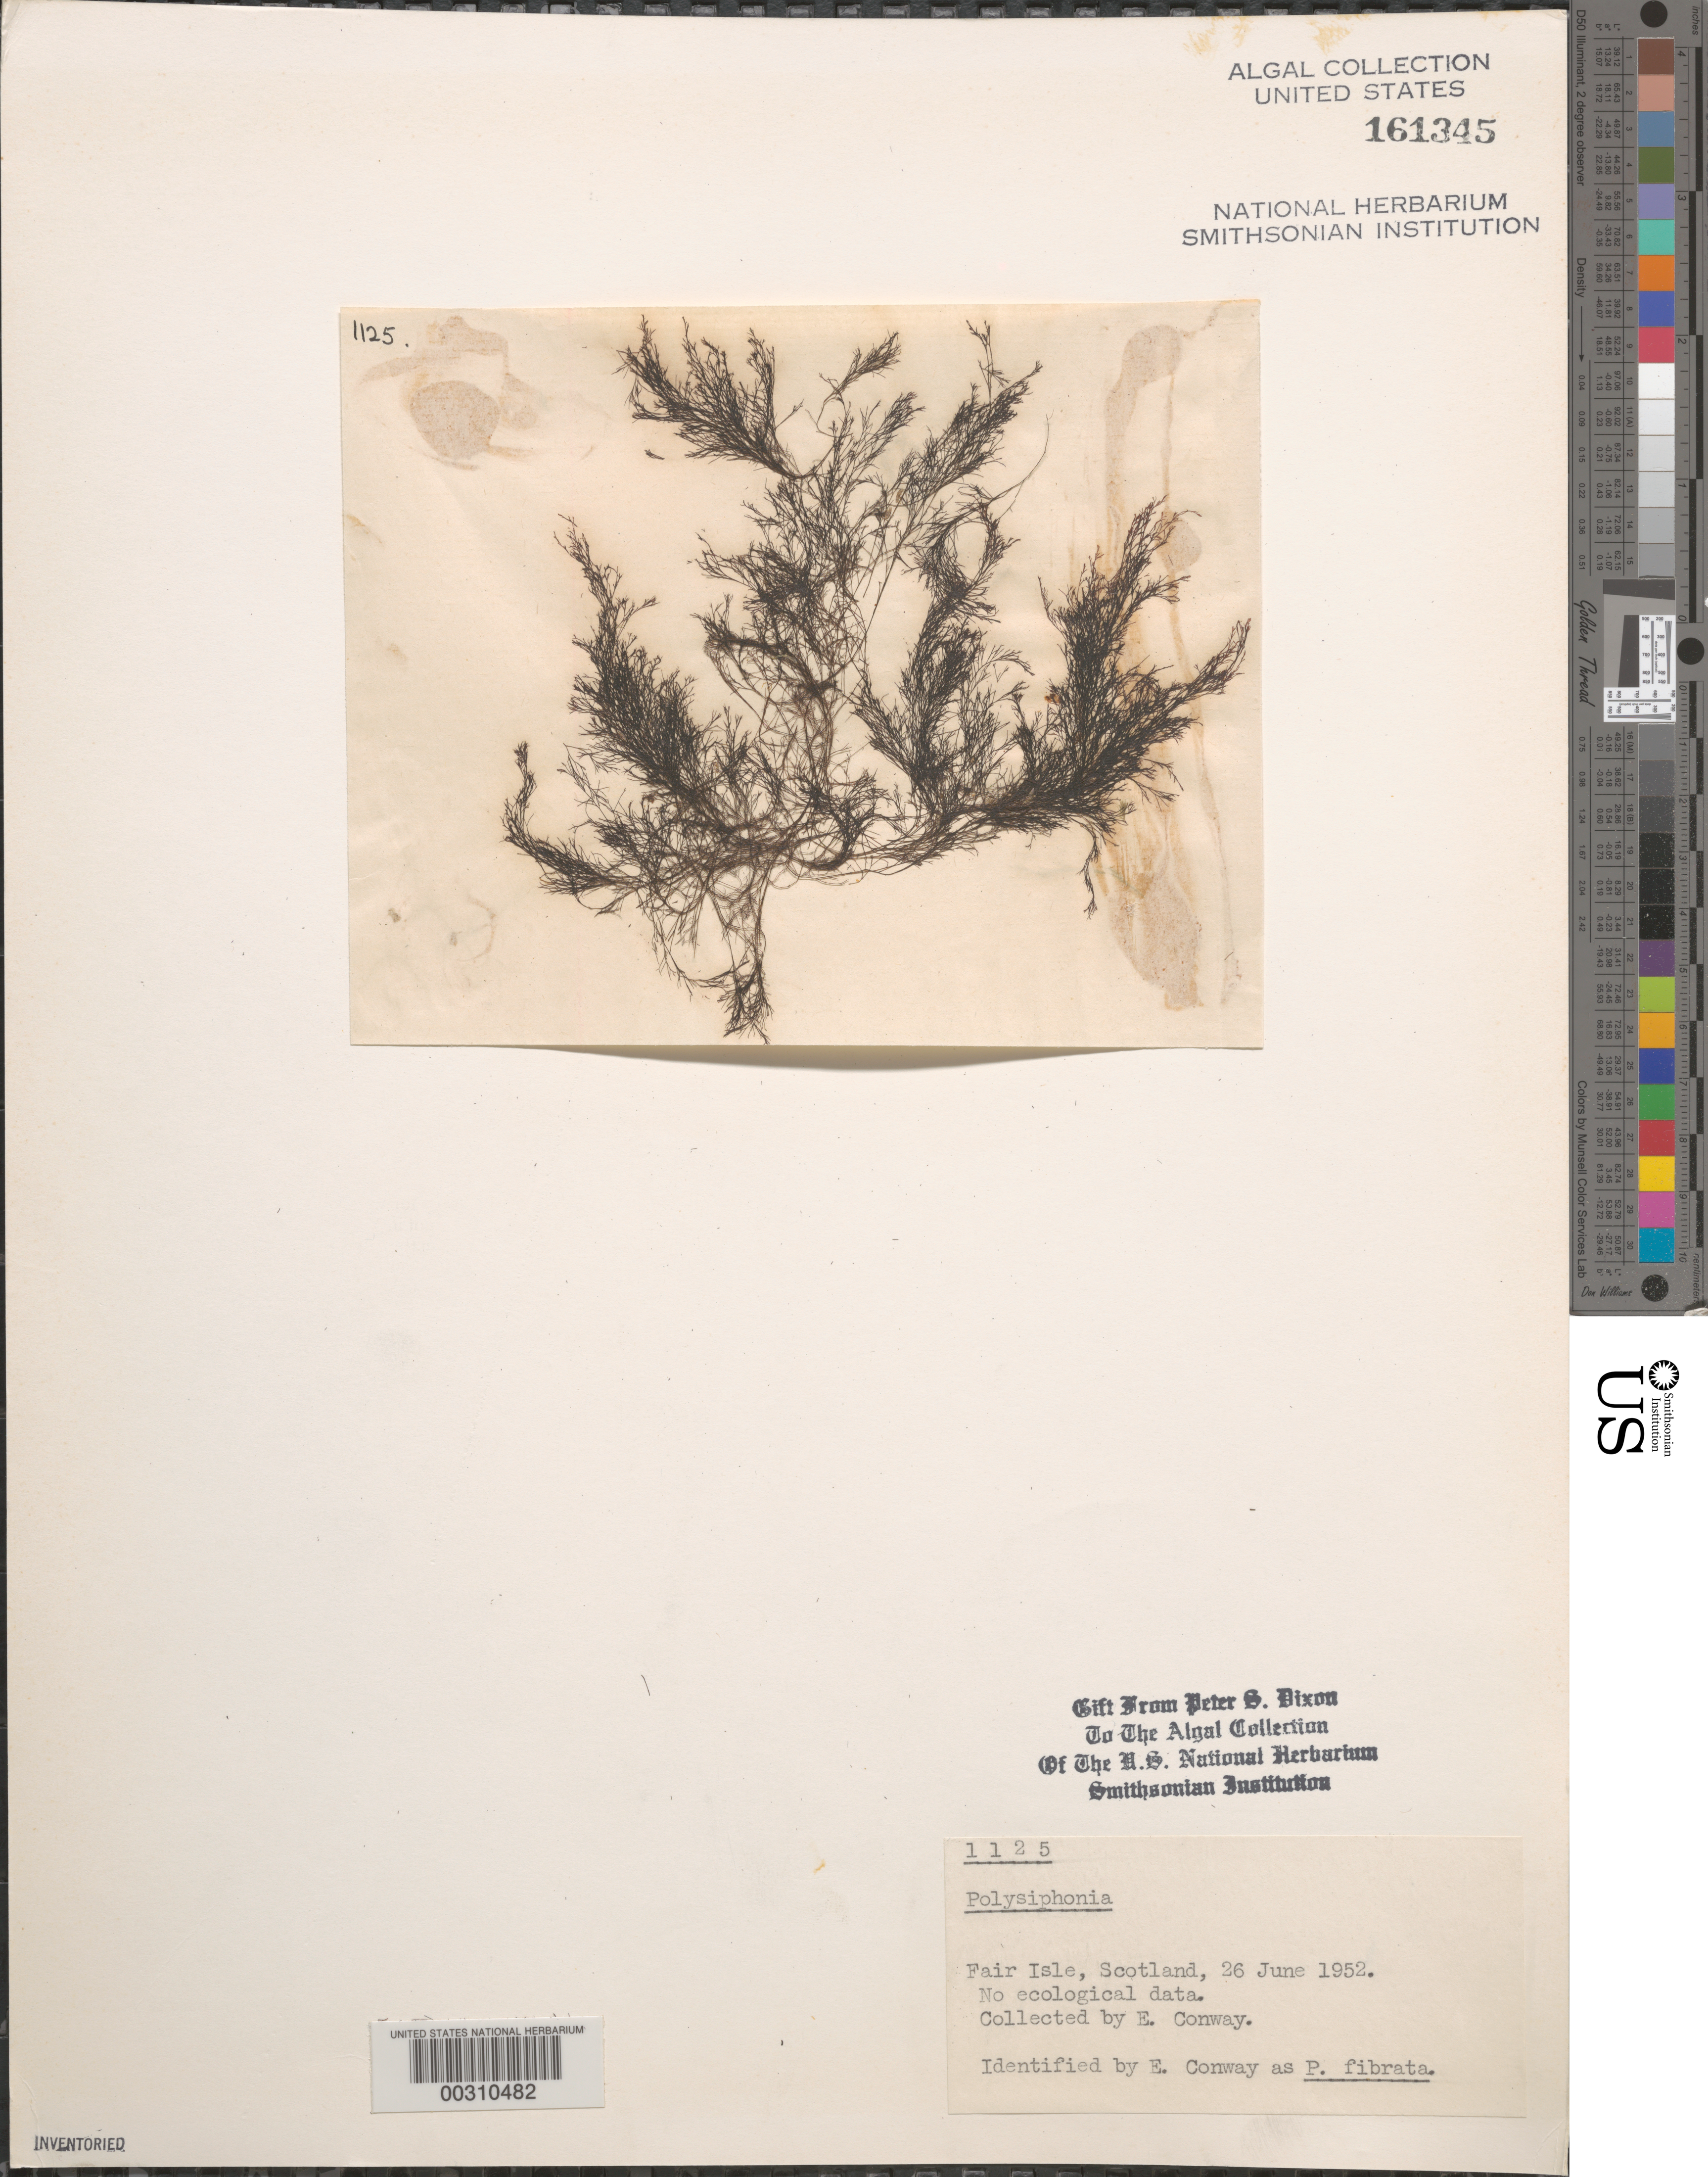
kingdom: Plantae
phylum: Rhodophyta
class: Florideophyceae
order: Ceramiales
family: Rhodomelaceae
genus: Polysiphonia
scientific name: Polysiphonia sp.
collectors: E. Conway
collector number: PSD 1125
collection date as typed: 26 Jun 1952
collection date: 1952-06-26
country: United Kingdom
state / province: Scotland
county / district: Shetland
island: Fair Isle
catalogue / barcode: US 161345